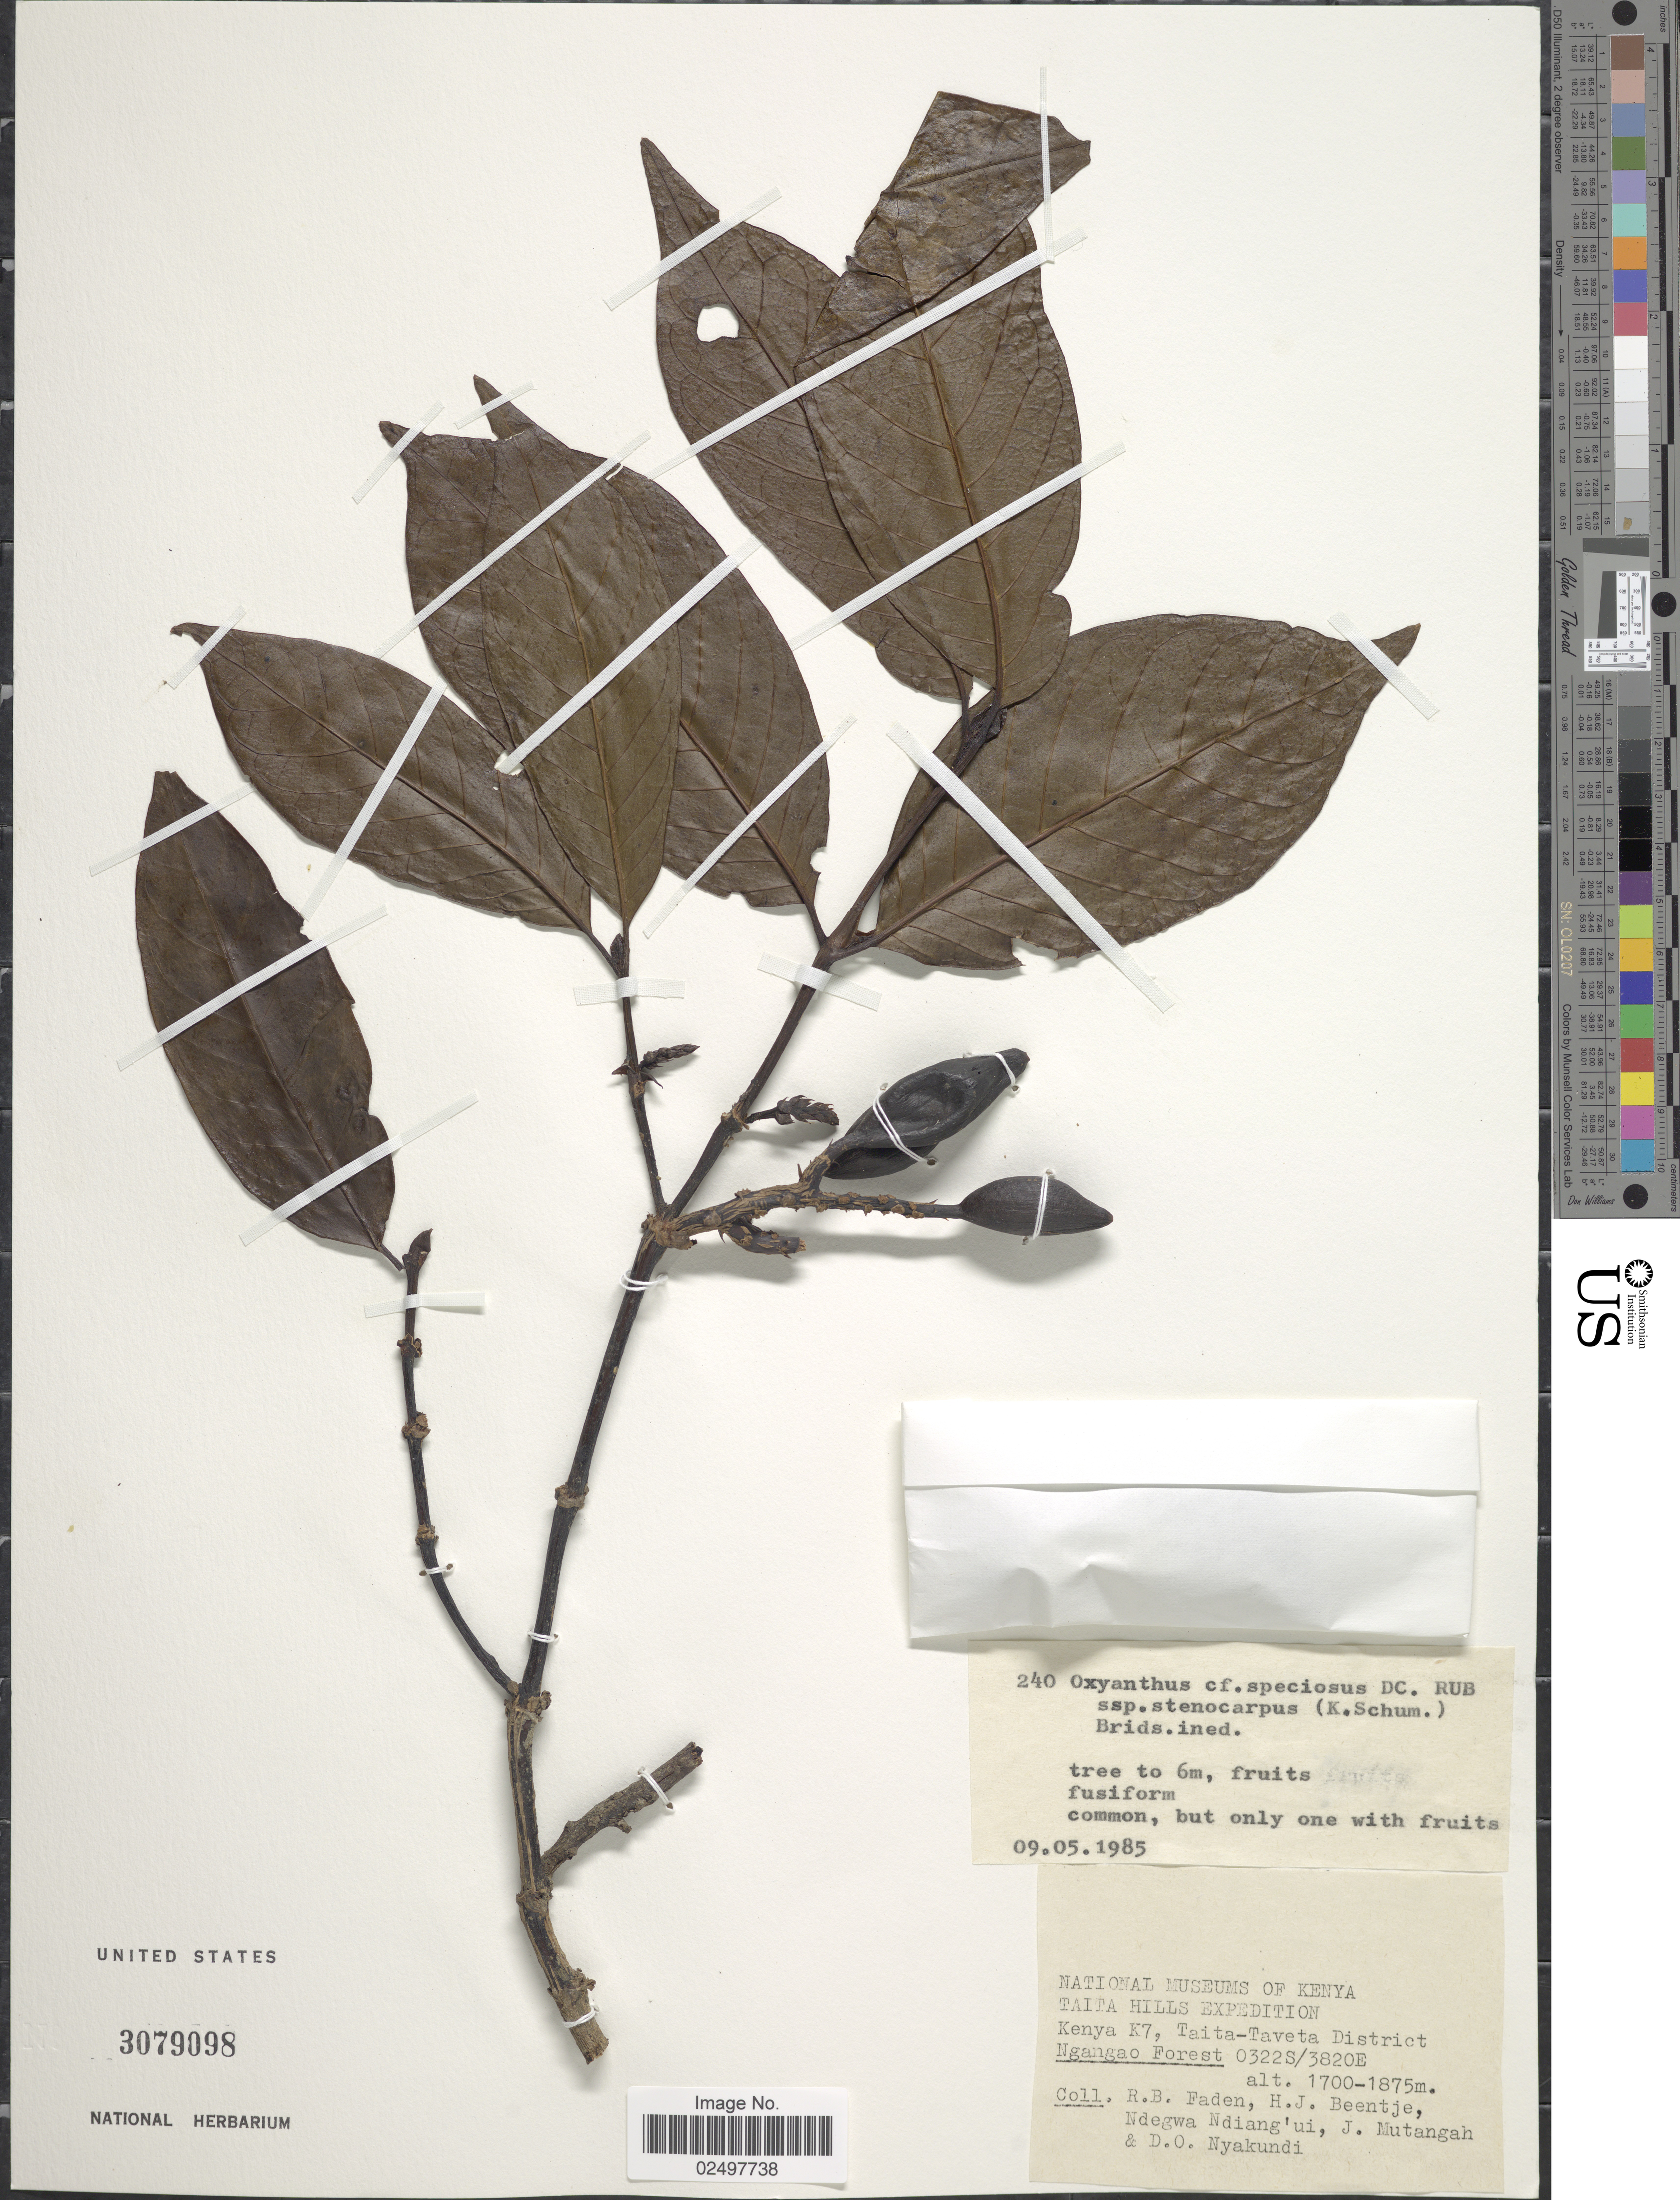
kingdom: Plantae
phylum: Tracheophyta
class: Magnoliopsida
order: Gentianales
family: Rubiaceae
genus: Oxyanthus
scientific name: Oxyanthus speciosus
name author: DC.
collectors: R. B. Faden, H. J. Beentje, Ndegwa Ndiang'ui, J. Mutangah & D. Nyakundi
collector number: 240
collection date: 1985-05-09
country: Kenya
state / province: Taita Taveta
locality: Kenya K7, Taita-Taveta District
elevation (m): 1700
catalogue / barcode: US 3079098